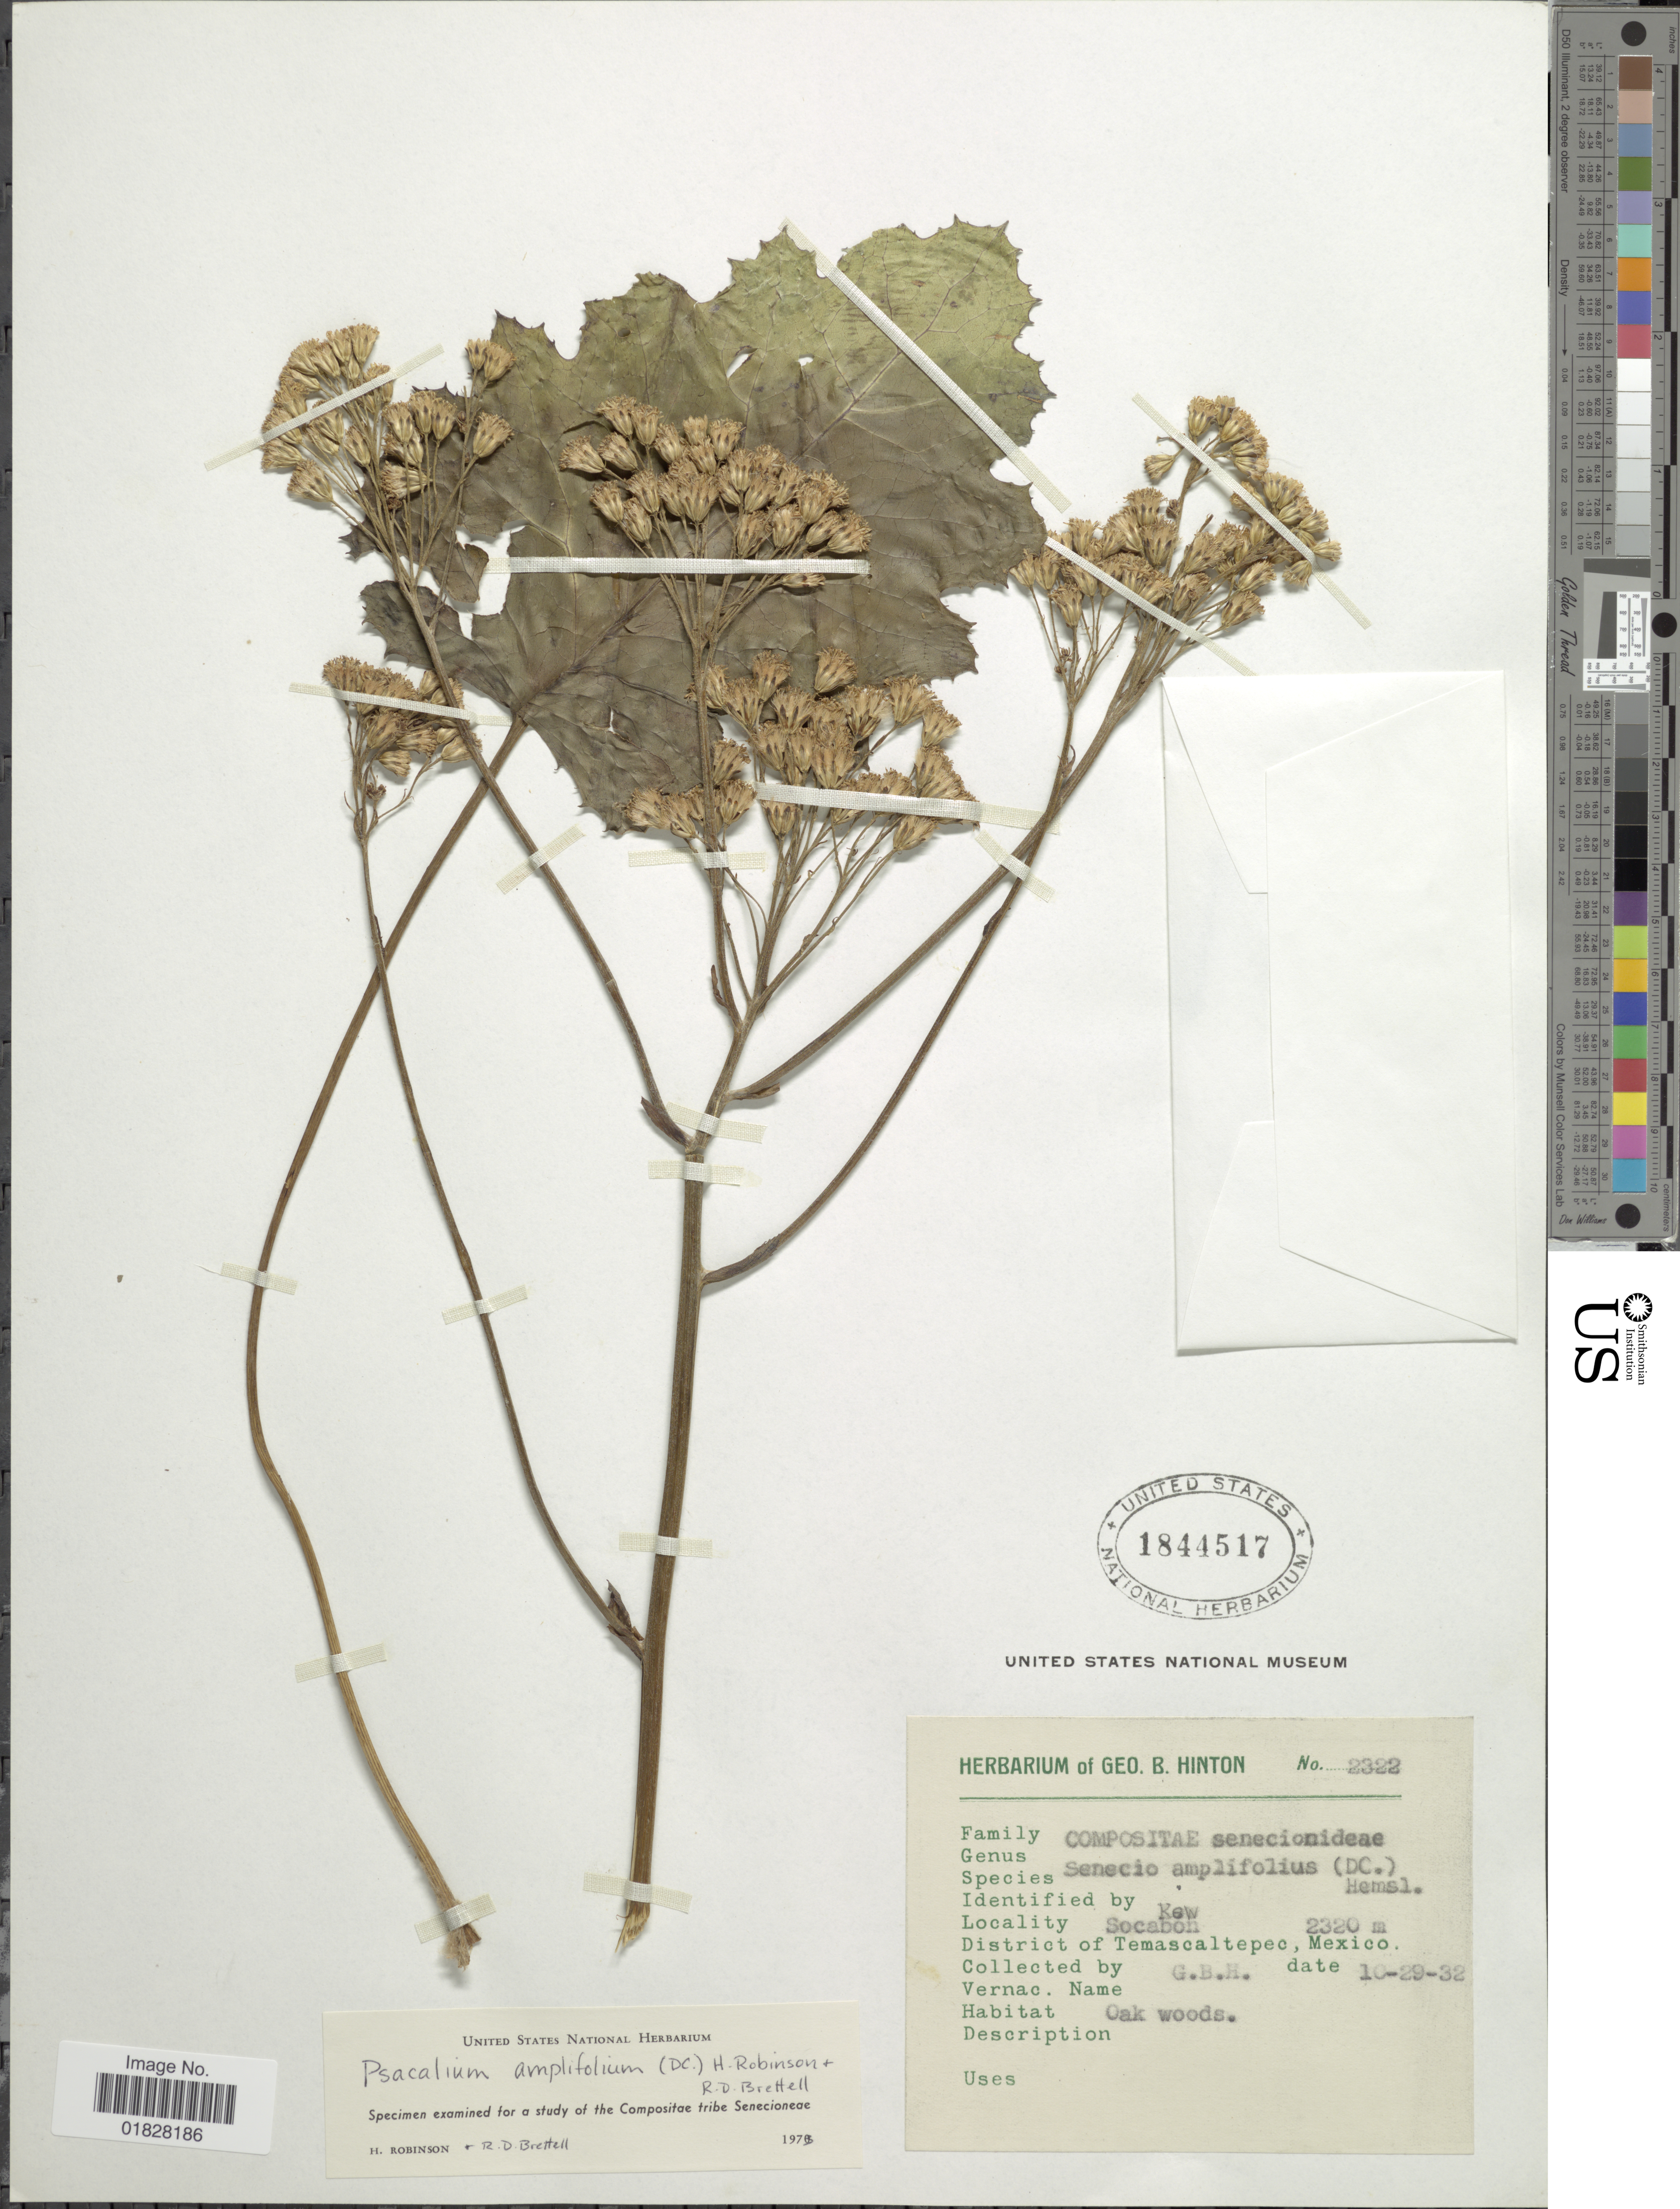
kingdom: Plantae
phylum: Tracheophyta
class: Magnoliopsida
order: Asterales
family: Asteraceae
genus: Psacalium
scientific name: Psacalium amplifolium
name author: (DC.) H. Rob. & Brettell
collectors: G. B. Hinton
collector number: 2322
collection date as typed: Transcribed d/m/y: 29/10/32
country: Mexico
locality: Socabon. District of Temascaltepec, Mexico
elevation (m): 2320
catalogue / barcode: US 1844517